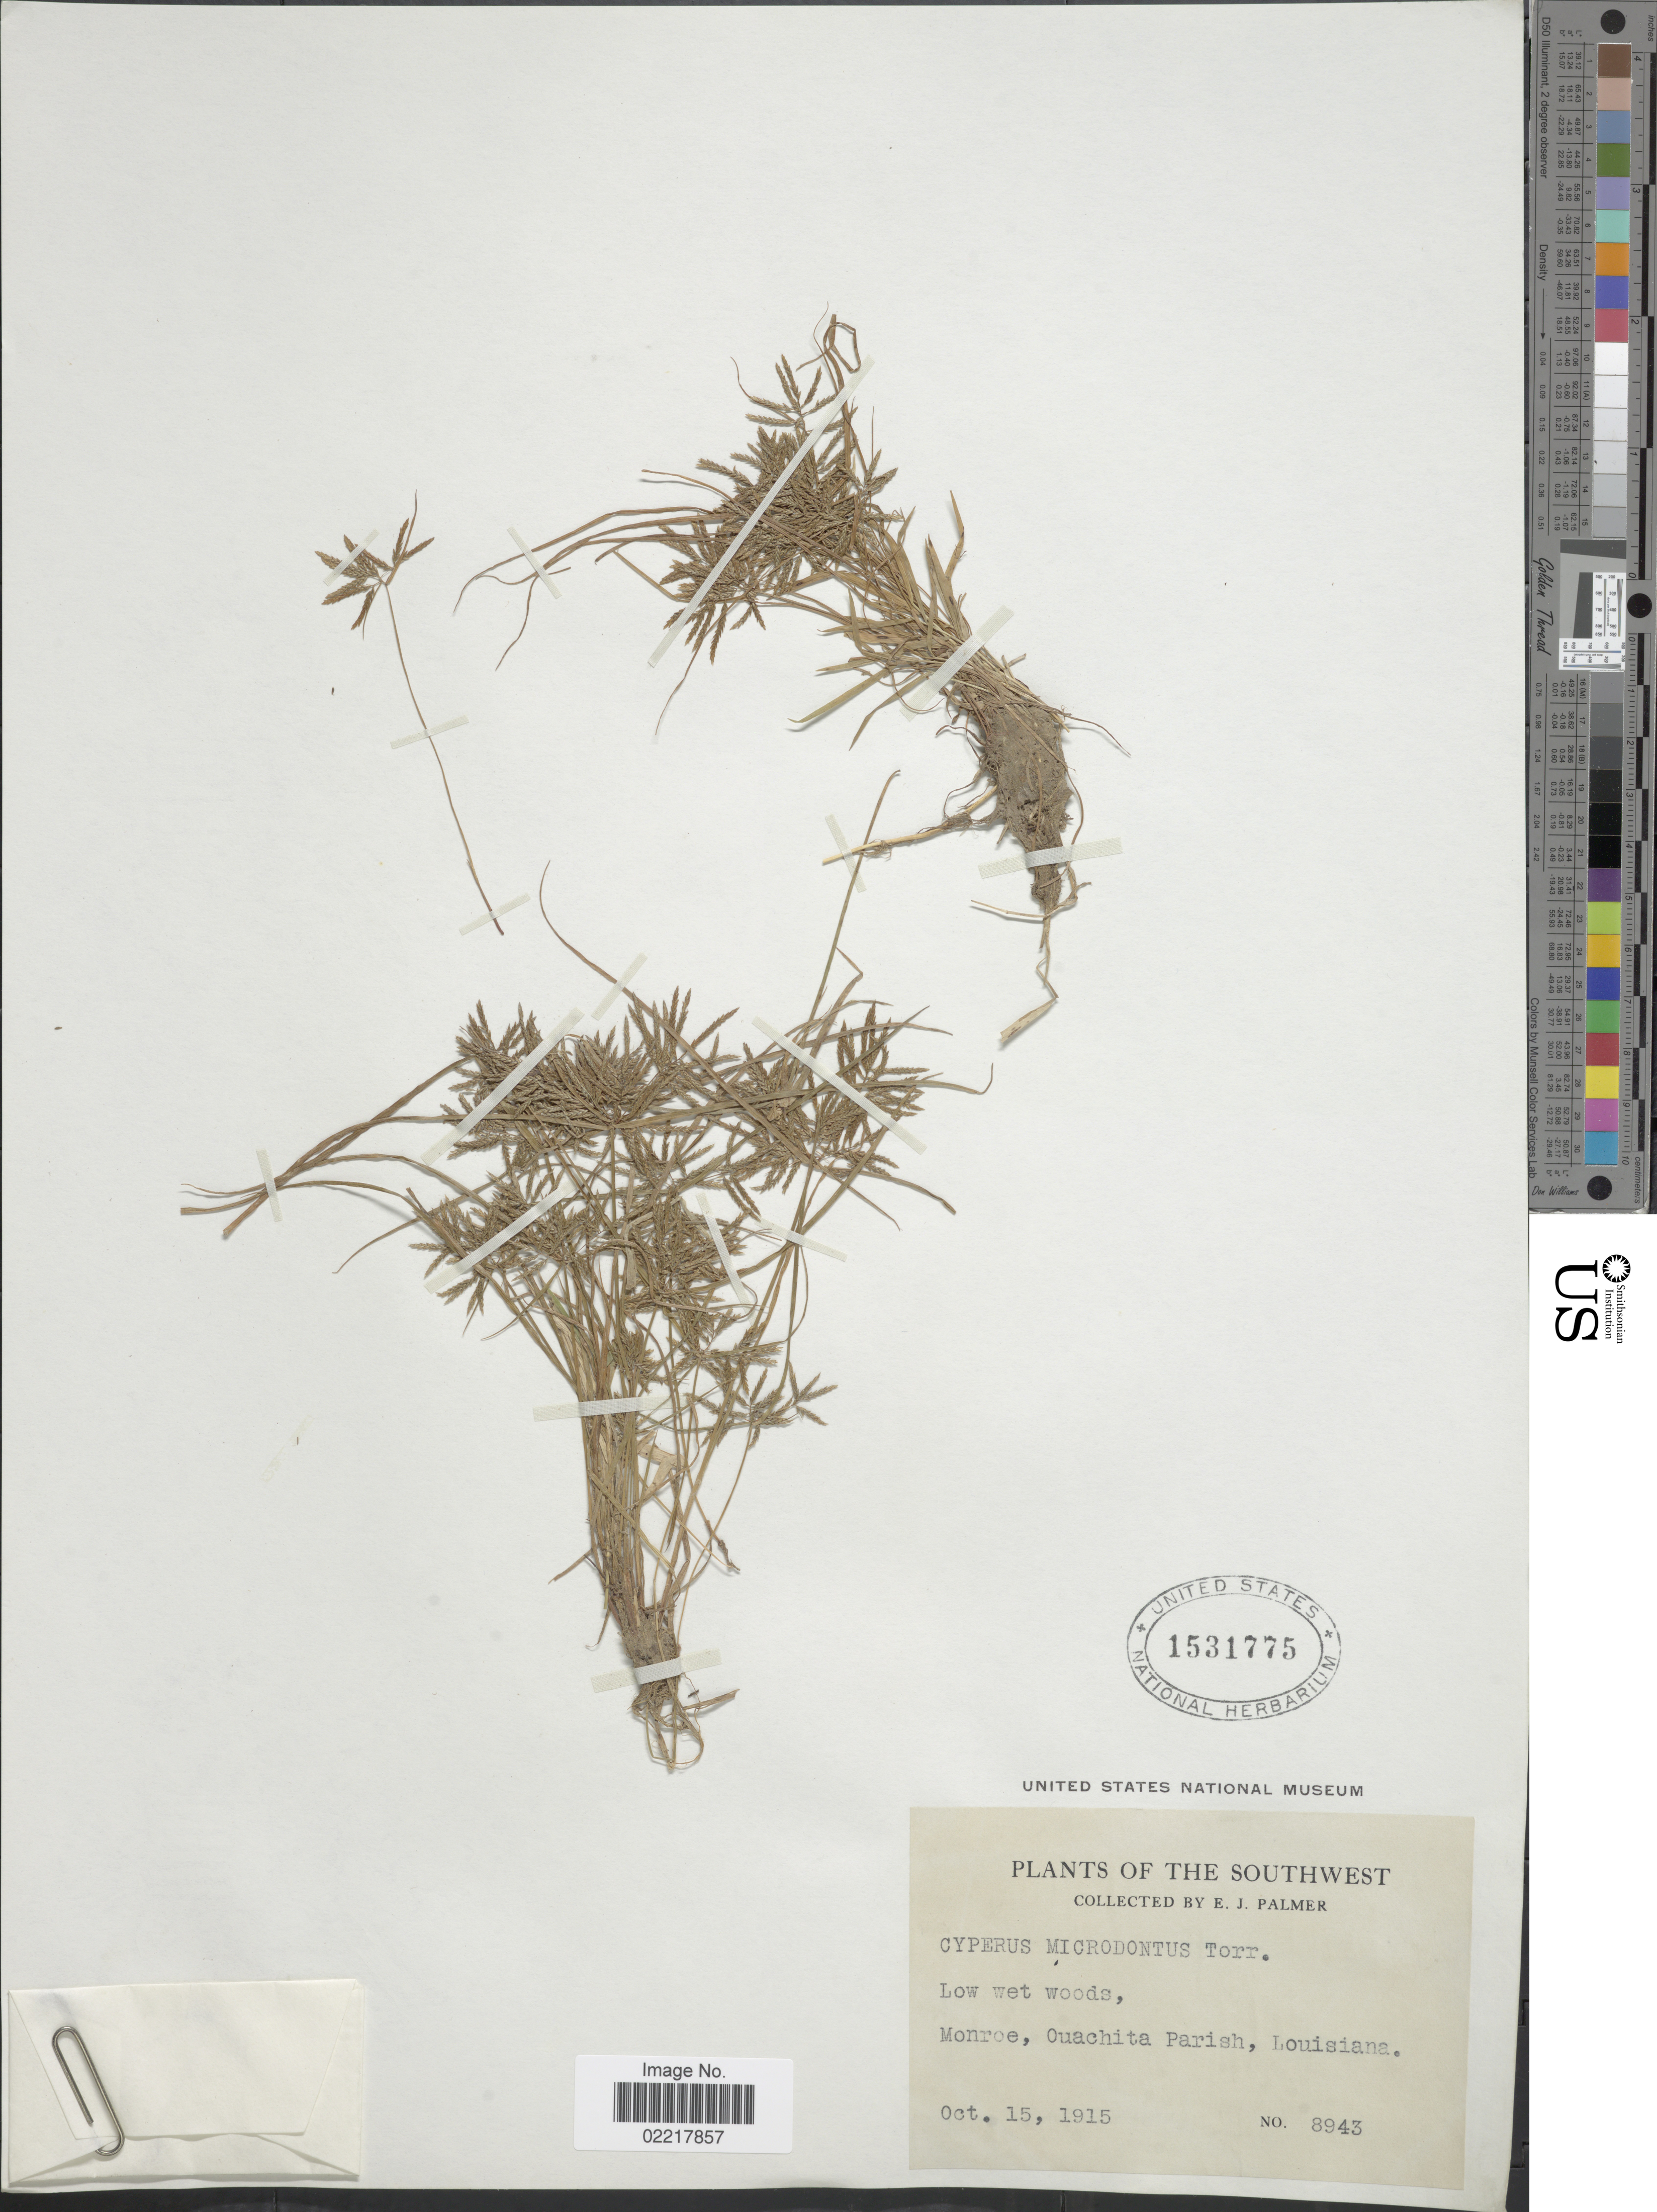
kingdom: Plantae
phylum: Tracheophyta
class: Liliopsida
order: Poales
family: Cyperaceae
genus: Cyperus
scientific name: Cyperus polystachyos var. texensis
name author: (Torr.) Fernald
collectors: E. J. Palmer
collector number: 8943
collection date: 1915-10-15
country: United States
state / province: Louisiana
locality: The Southwest, Low wet woods, Monroe, Ouachita Parish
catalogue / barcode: US 1531775